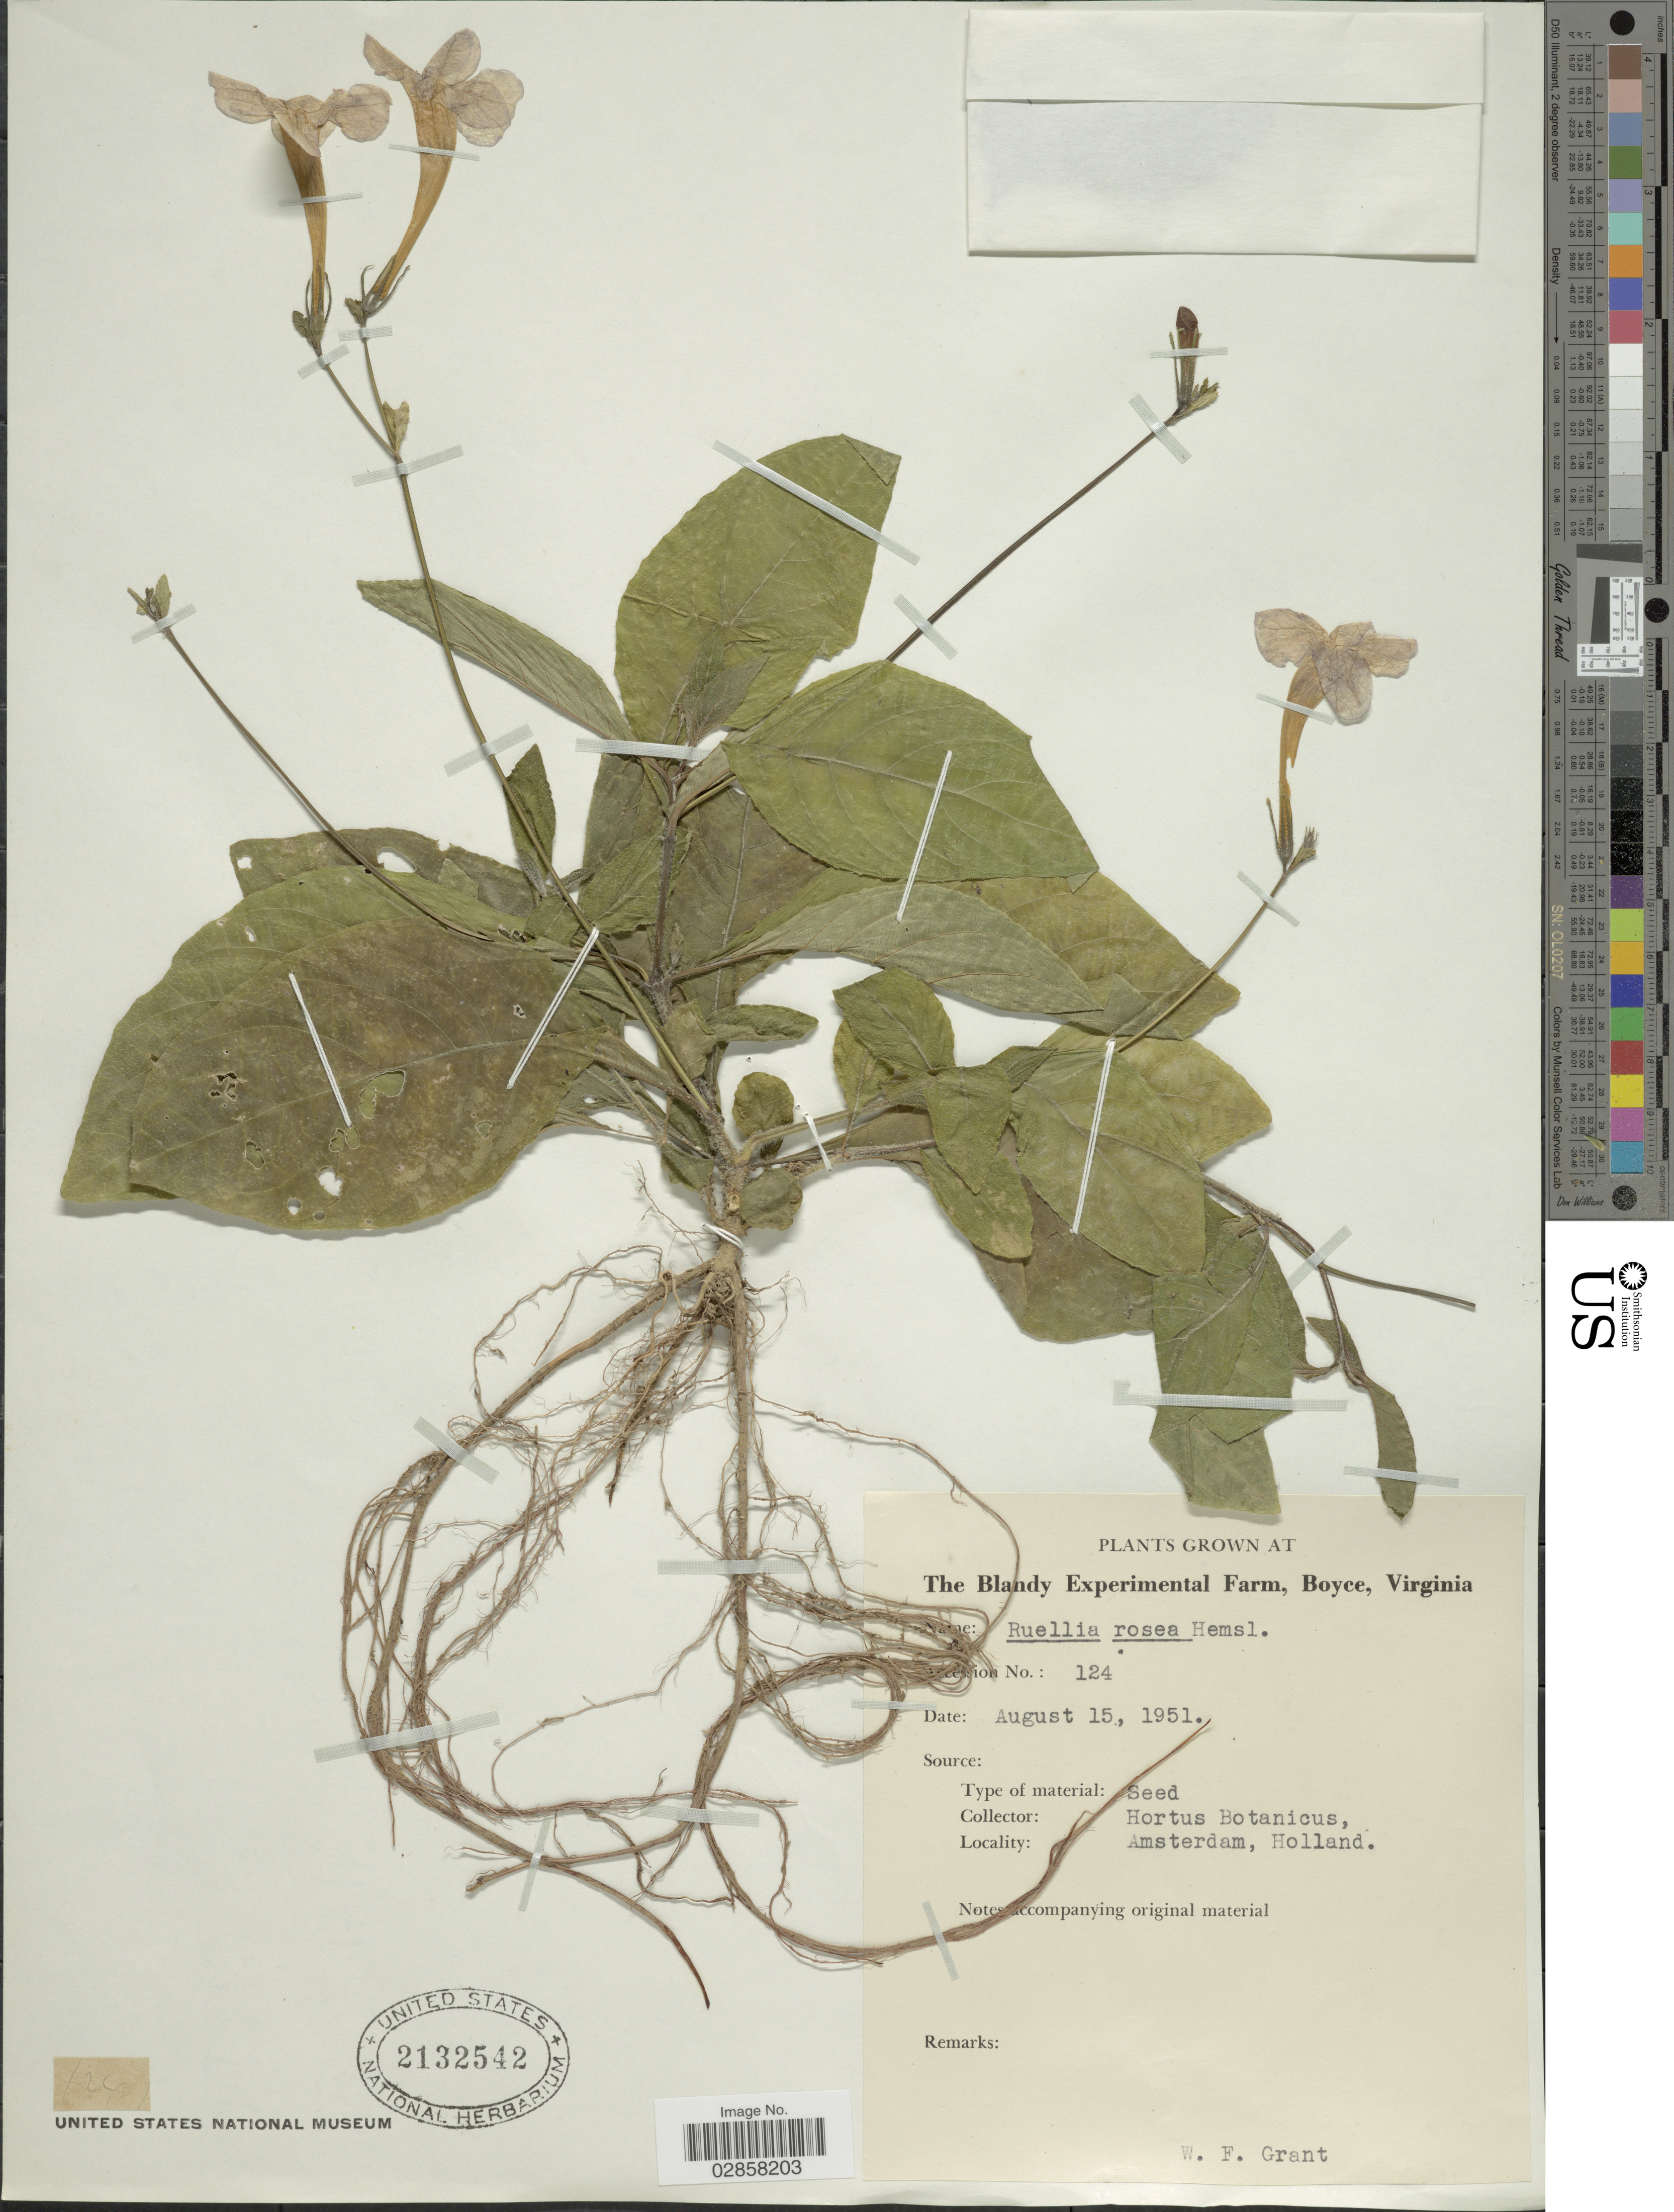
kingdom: Plantae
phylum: Tracheophyta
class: Magnoliopsida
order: Lamiales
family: Acanthaceae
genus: Ruellia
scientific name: Ruellia rosea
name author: (Nees) Hemsl.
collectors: W. Grant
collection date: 1951-08-15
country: United States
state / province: Virginia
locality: The Blandy Experimental Farm, Boyce.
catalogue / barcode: US 2132542